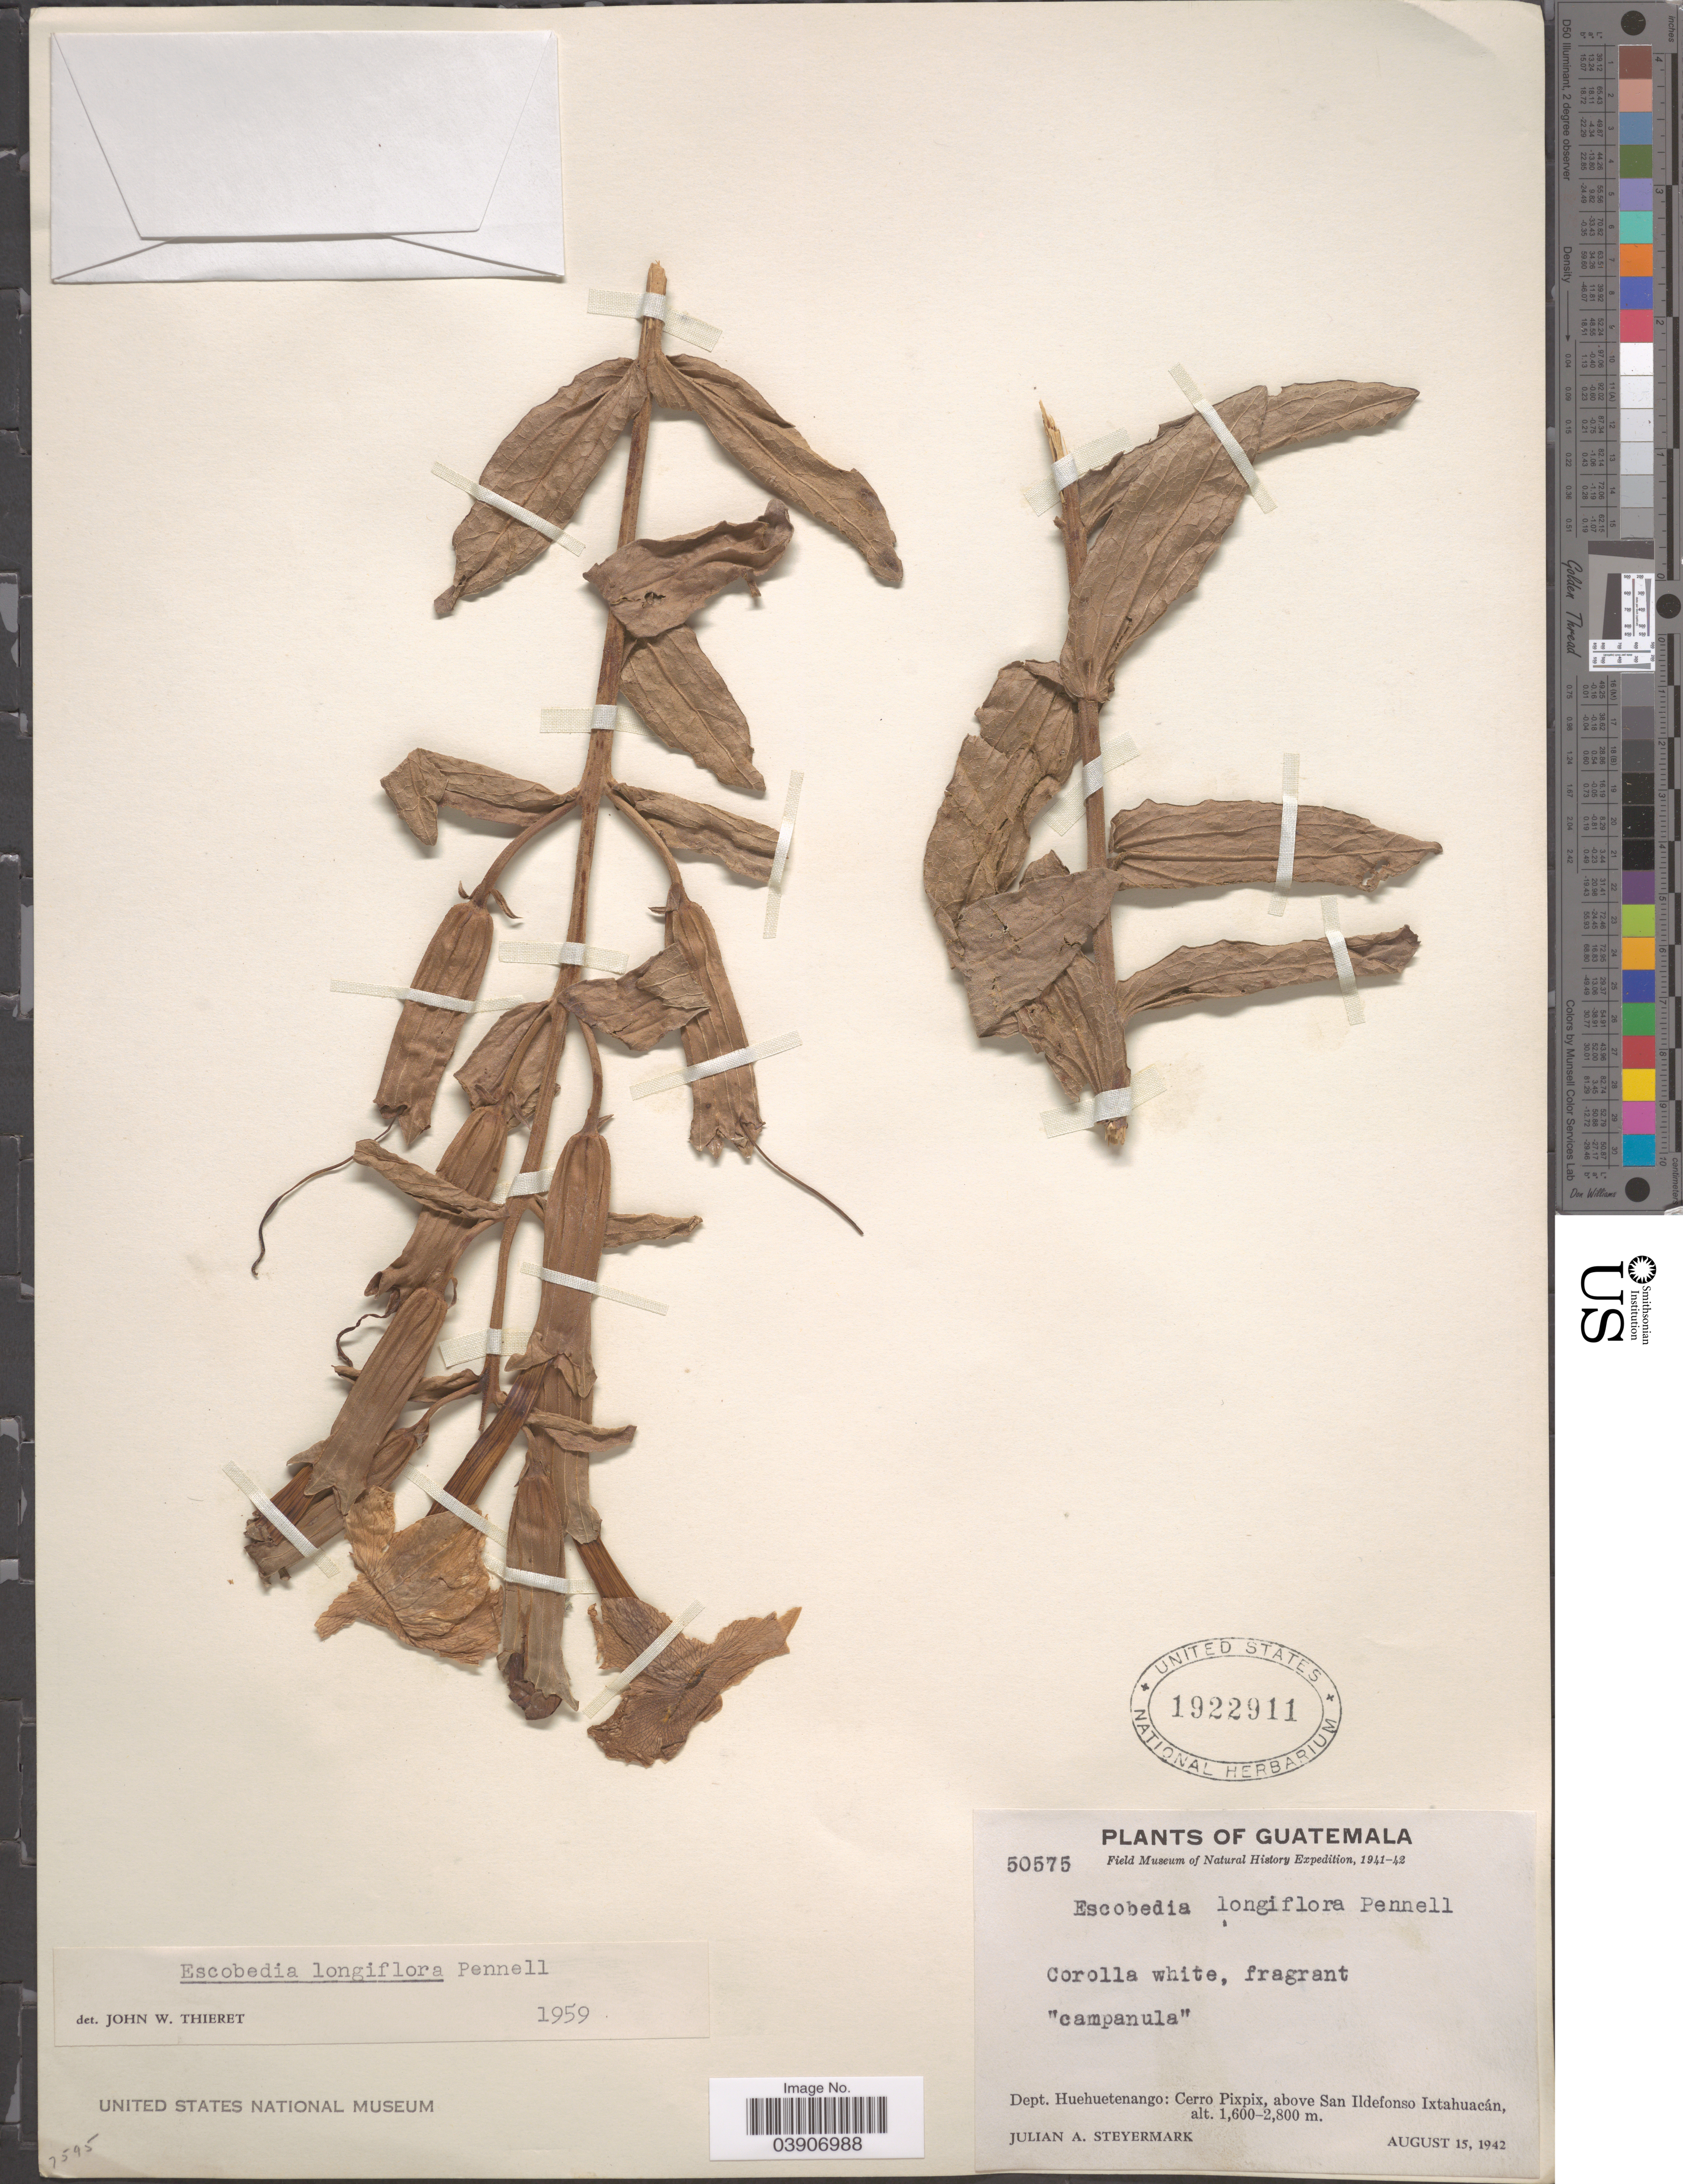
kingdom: Plantae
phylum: Tracheophyta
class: Magnoliopsida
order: Lamiales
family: Orobanchaceae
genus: Escobedia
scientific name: Escobedia longiflora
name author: Pennell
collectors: J. Steyermark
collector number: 50575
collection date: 1942-08-15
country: Guatemala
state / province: Huehuetenango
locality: Dept. Huehuetenango: Cerro Pixpix, above San Ildefonso Ixtahuacán.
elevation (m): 1600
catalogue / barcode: US 1922911